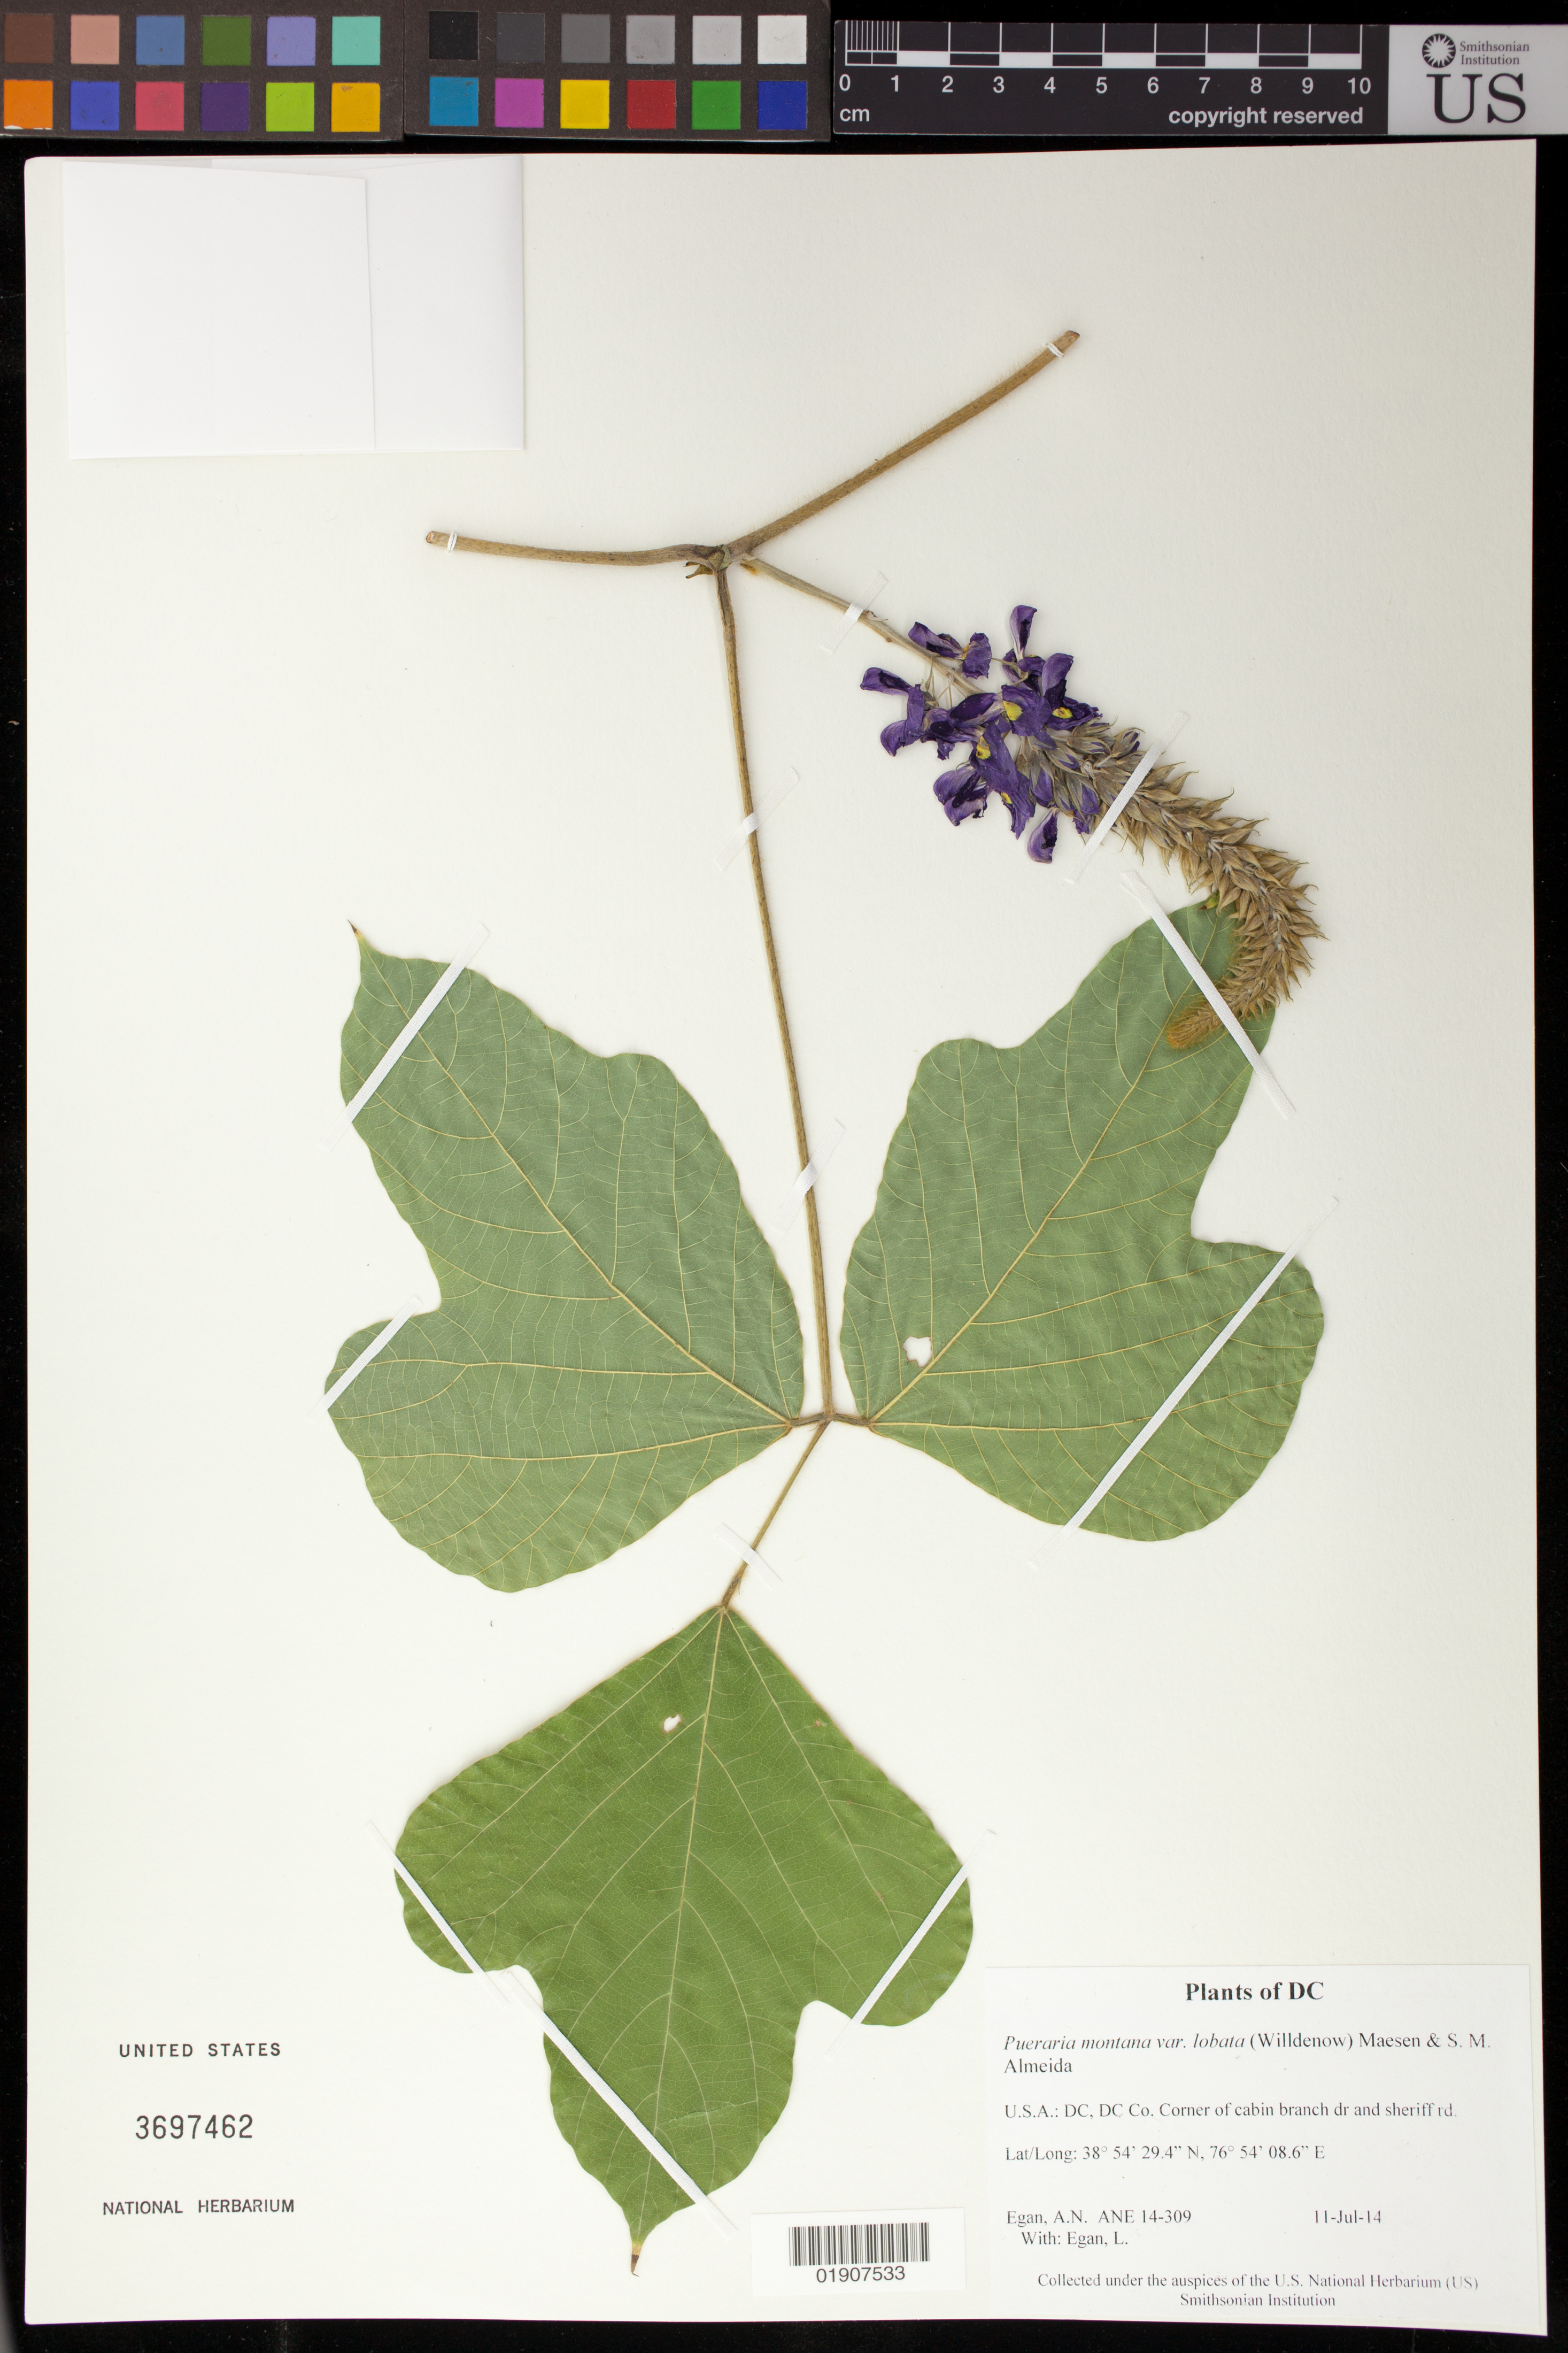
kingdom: Plantae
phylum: Tracheophyta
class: Magnoliopsida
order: Fabales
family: Fabaceae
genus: Pueraria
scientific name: Pueraria montana var. lobata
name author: (Willd.) Maesen & S.M. Almeida ex Sanjappa & Pradeep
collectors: A. N. Egan & L. Egan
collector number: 14-309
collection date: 2014-07-11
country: United States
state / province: District of Columbia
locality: Washington, D. C., Corner of cabin Branch Dr. and Sheriff Rd.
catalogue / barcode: US 3697462